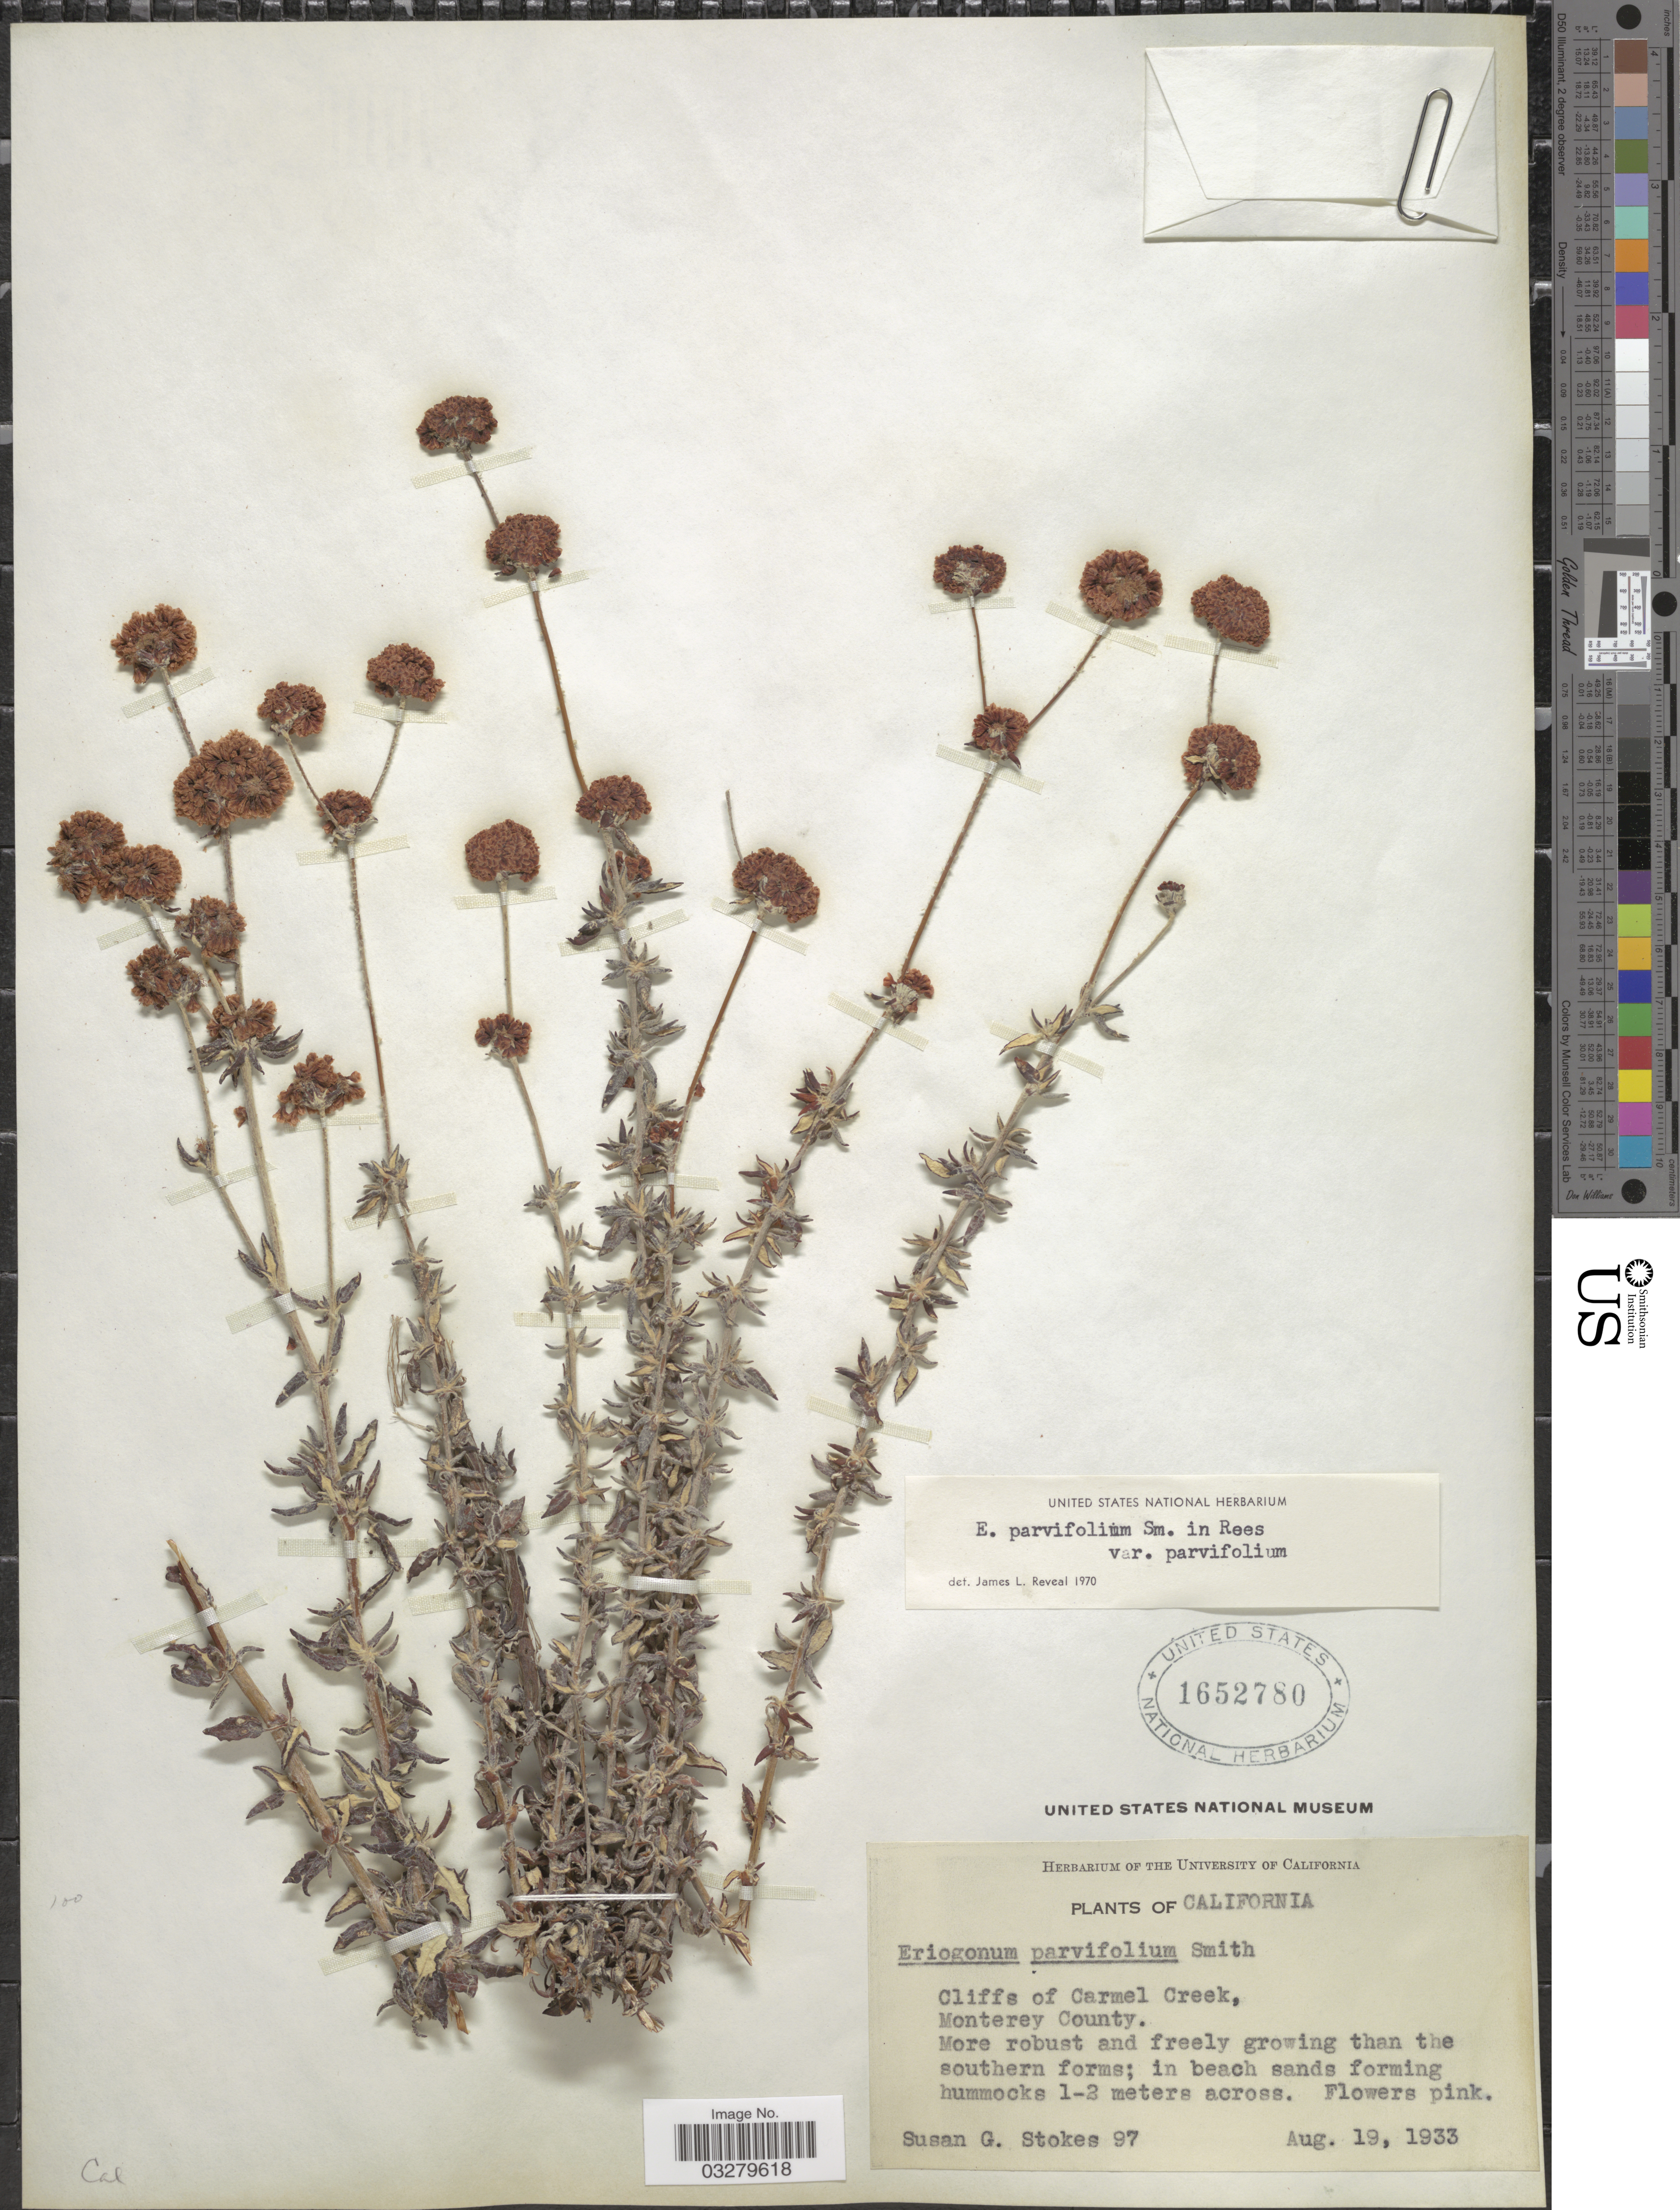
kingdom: Plantae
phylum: Tracheophyta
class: Magnoliopsida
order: Caryophyllales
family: Polygonaceae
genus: Eriogonum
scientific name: Eriogonum parviflorum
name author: Nutt.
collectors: S. G. Stokes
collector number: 97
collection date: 1933-08-19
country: United States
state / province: California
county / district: Monterey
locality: Cliffs of Carmel Creek, Monterey County.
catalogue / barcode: US 1652780